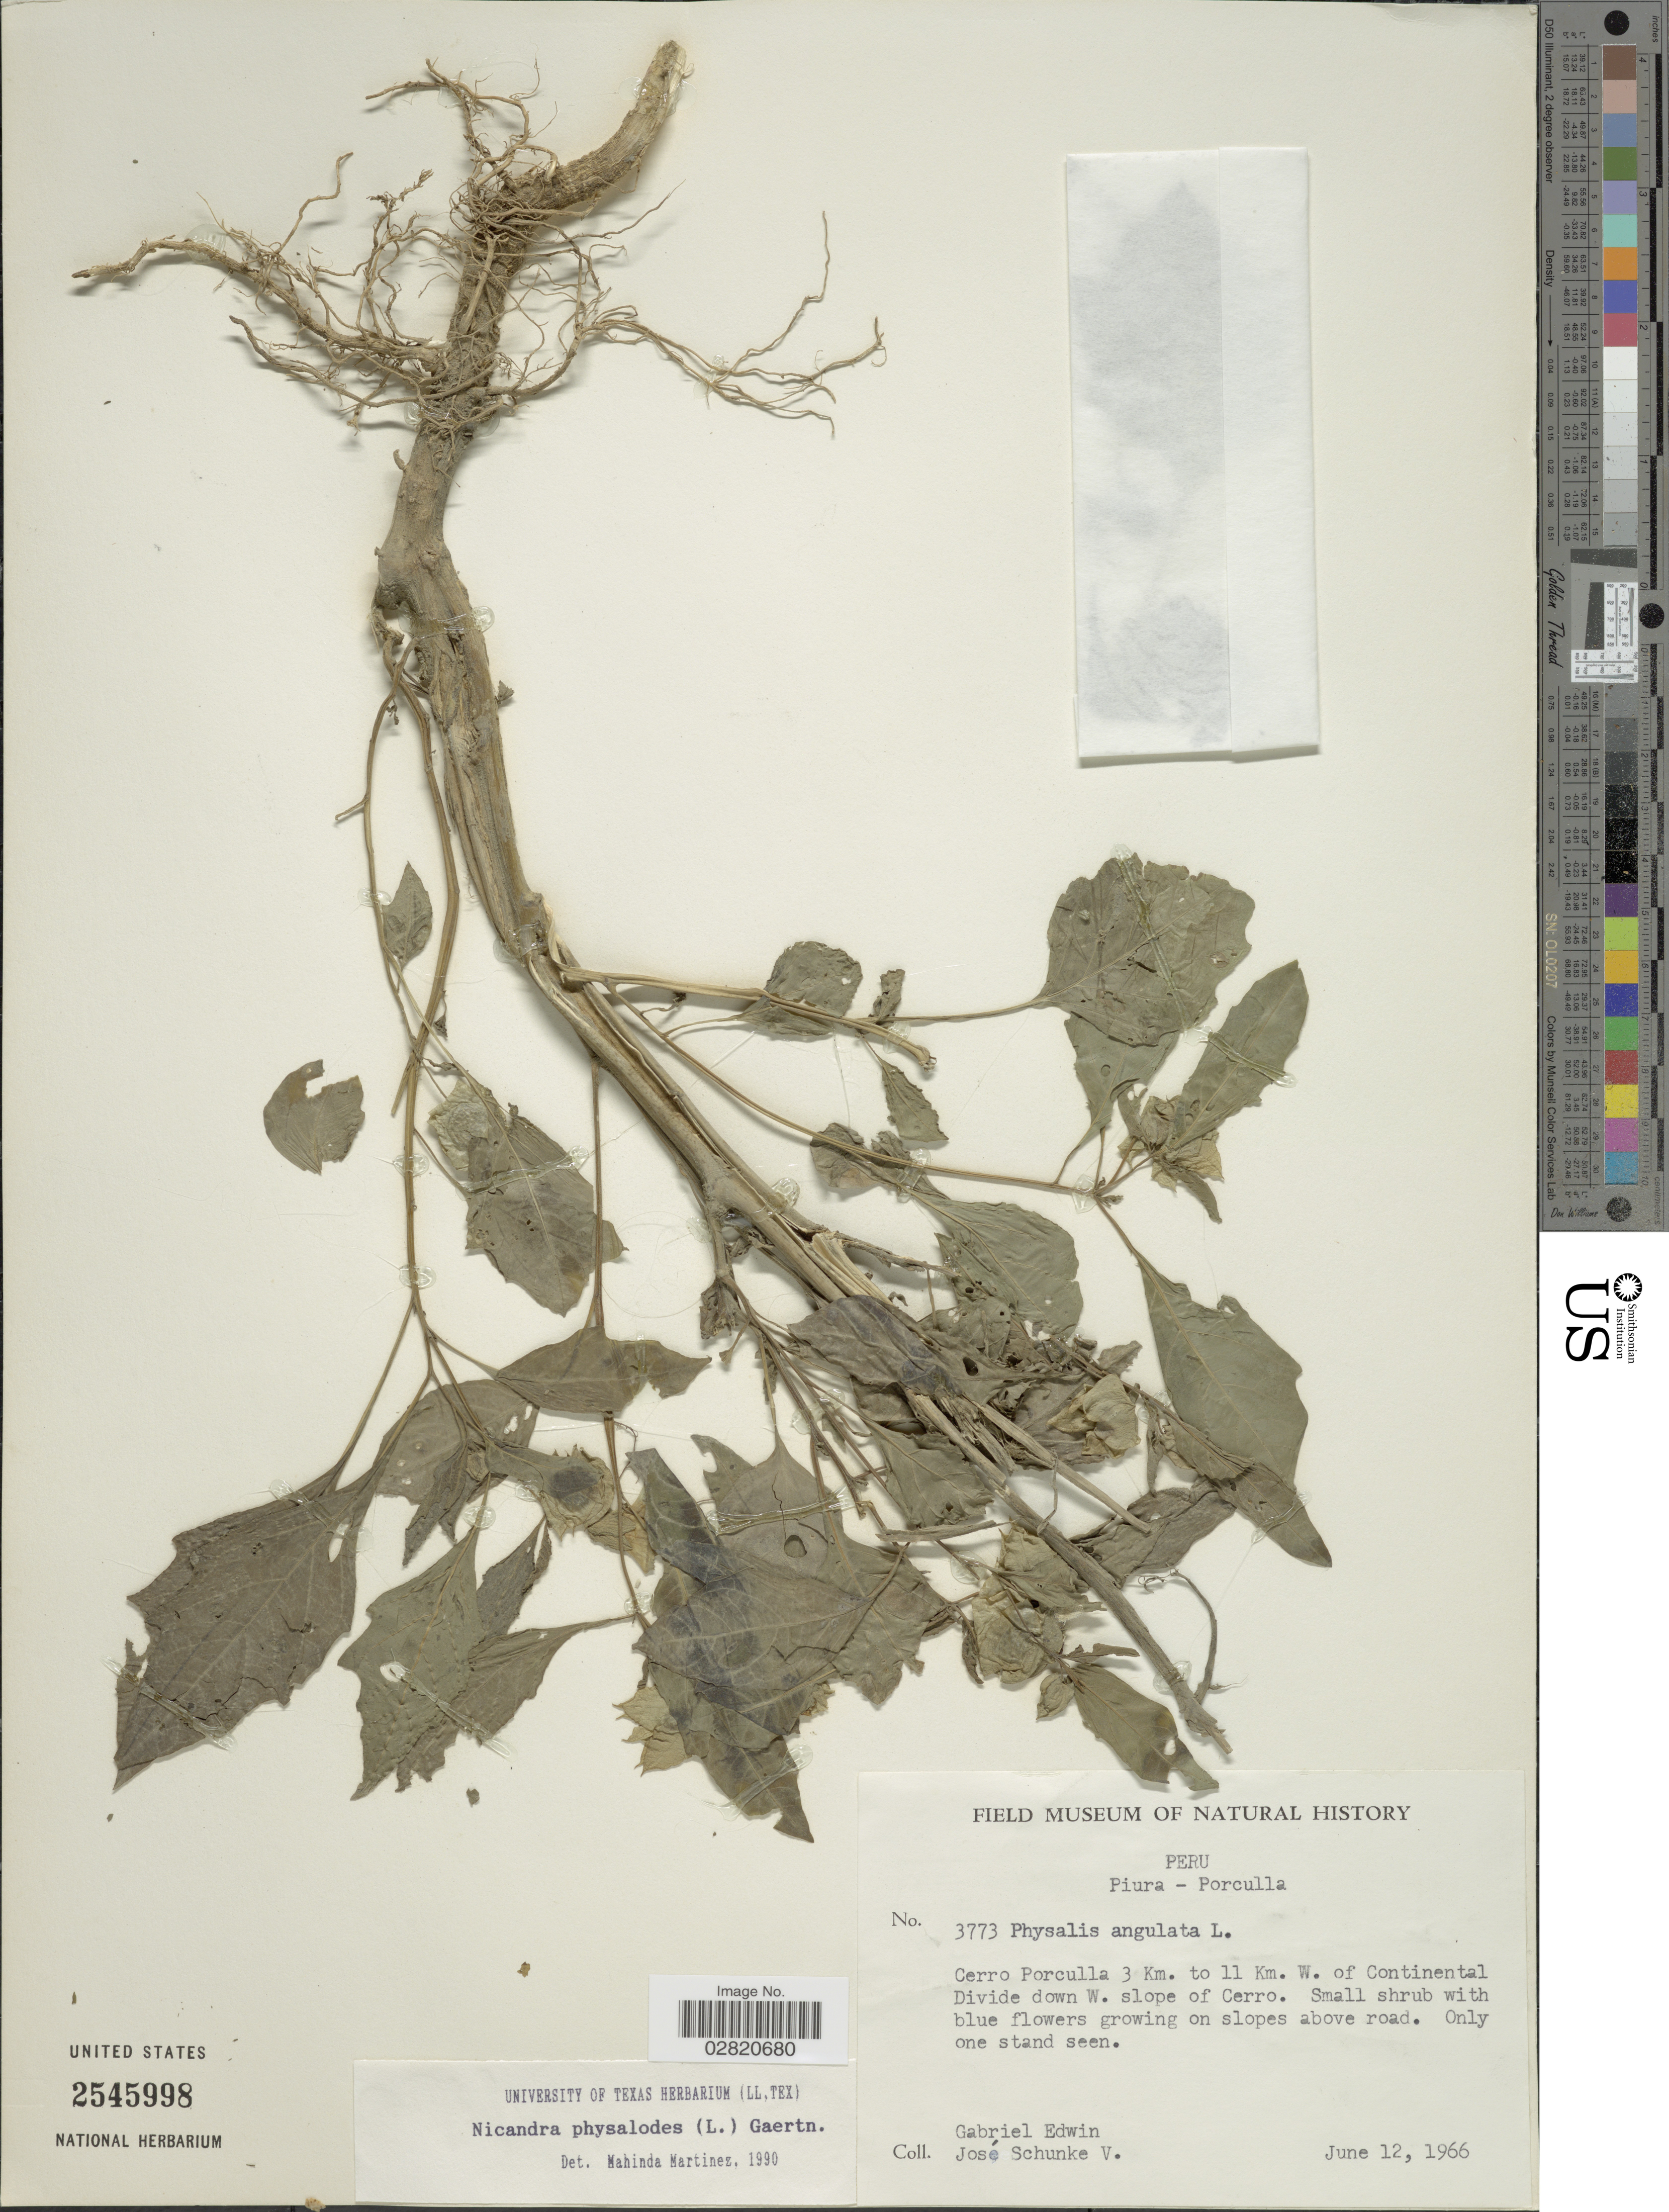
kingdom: Plantae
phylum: Tracheophyta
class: Magnoliopsida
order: Solanales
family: Solanaceae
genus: Nicandra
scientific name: Nicandra physalodes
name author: (L.) Gaertn.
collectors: G. Edwin & J. Schunke Vigo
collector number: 3773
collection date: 1966-06-12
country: Peru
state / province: Piura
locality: Piura-Porculla. Cerro Porculla 3 Km. to 11 Km. W. of Continental Divide down W. slope of Cerro.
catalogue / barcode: US 2545998